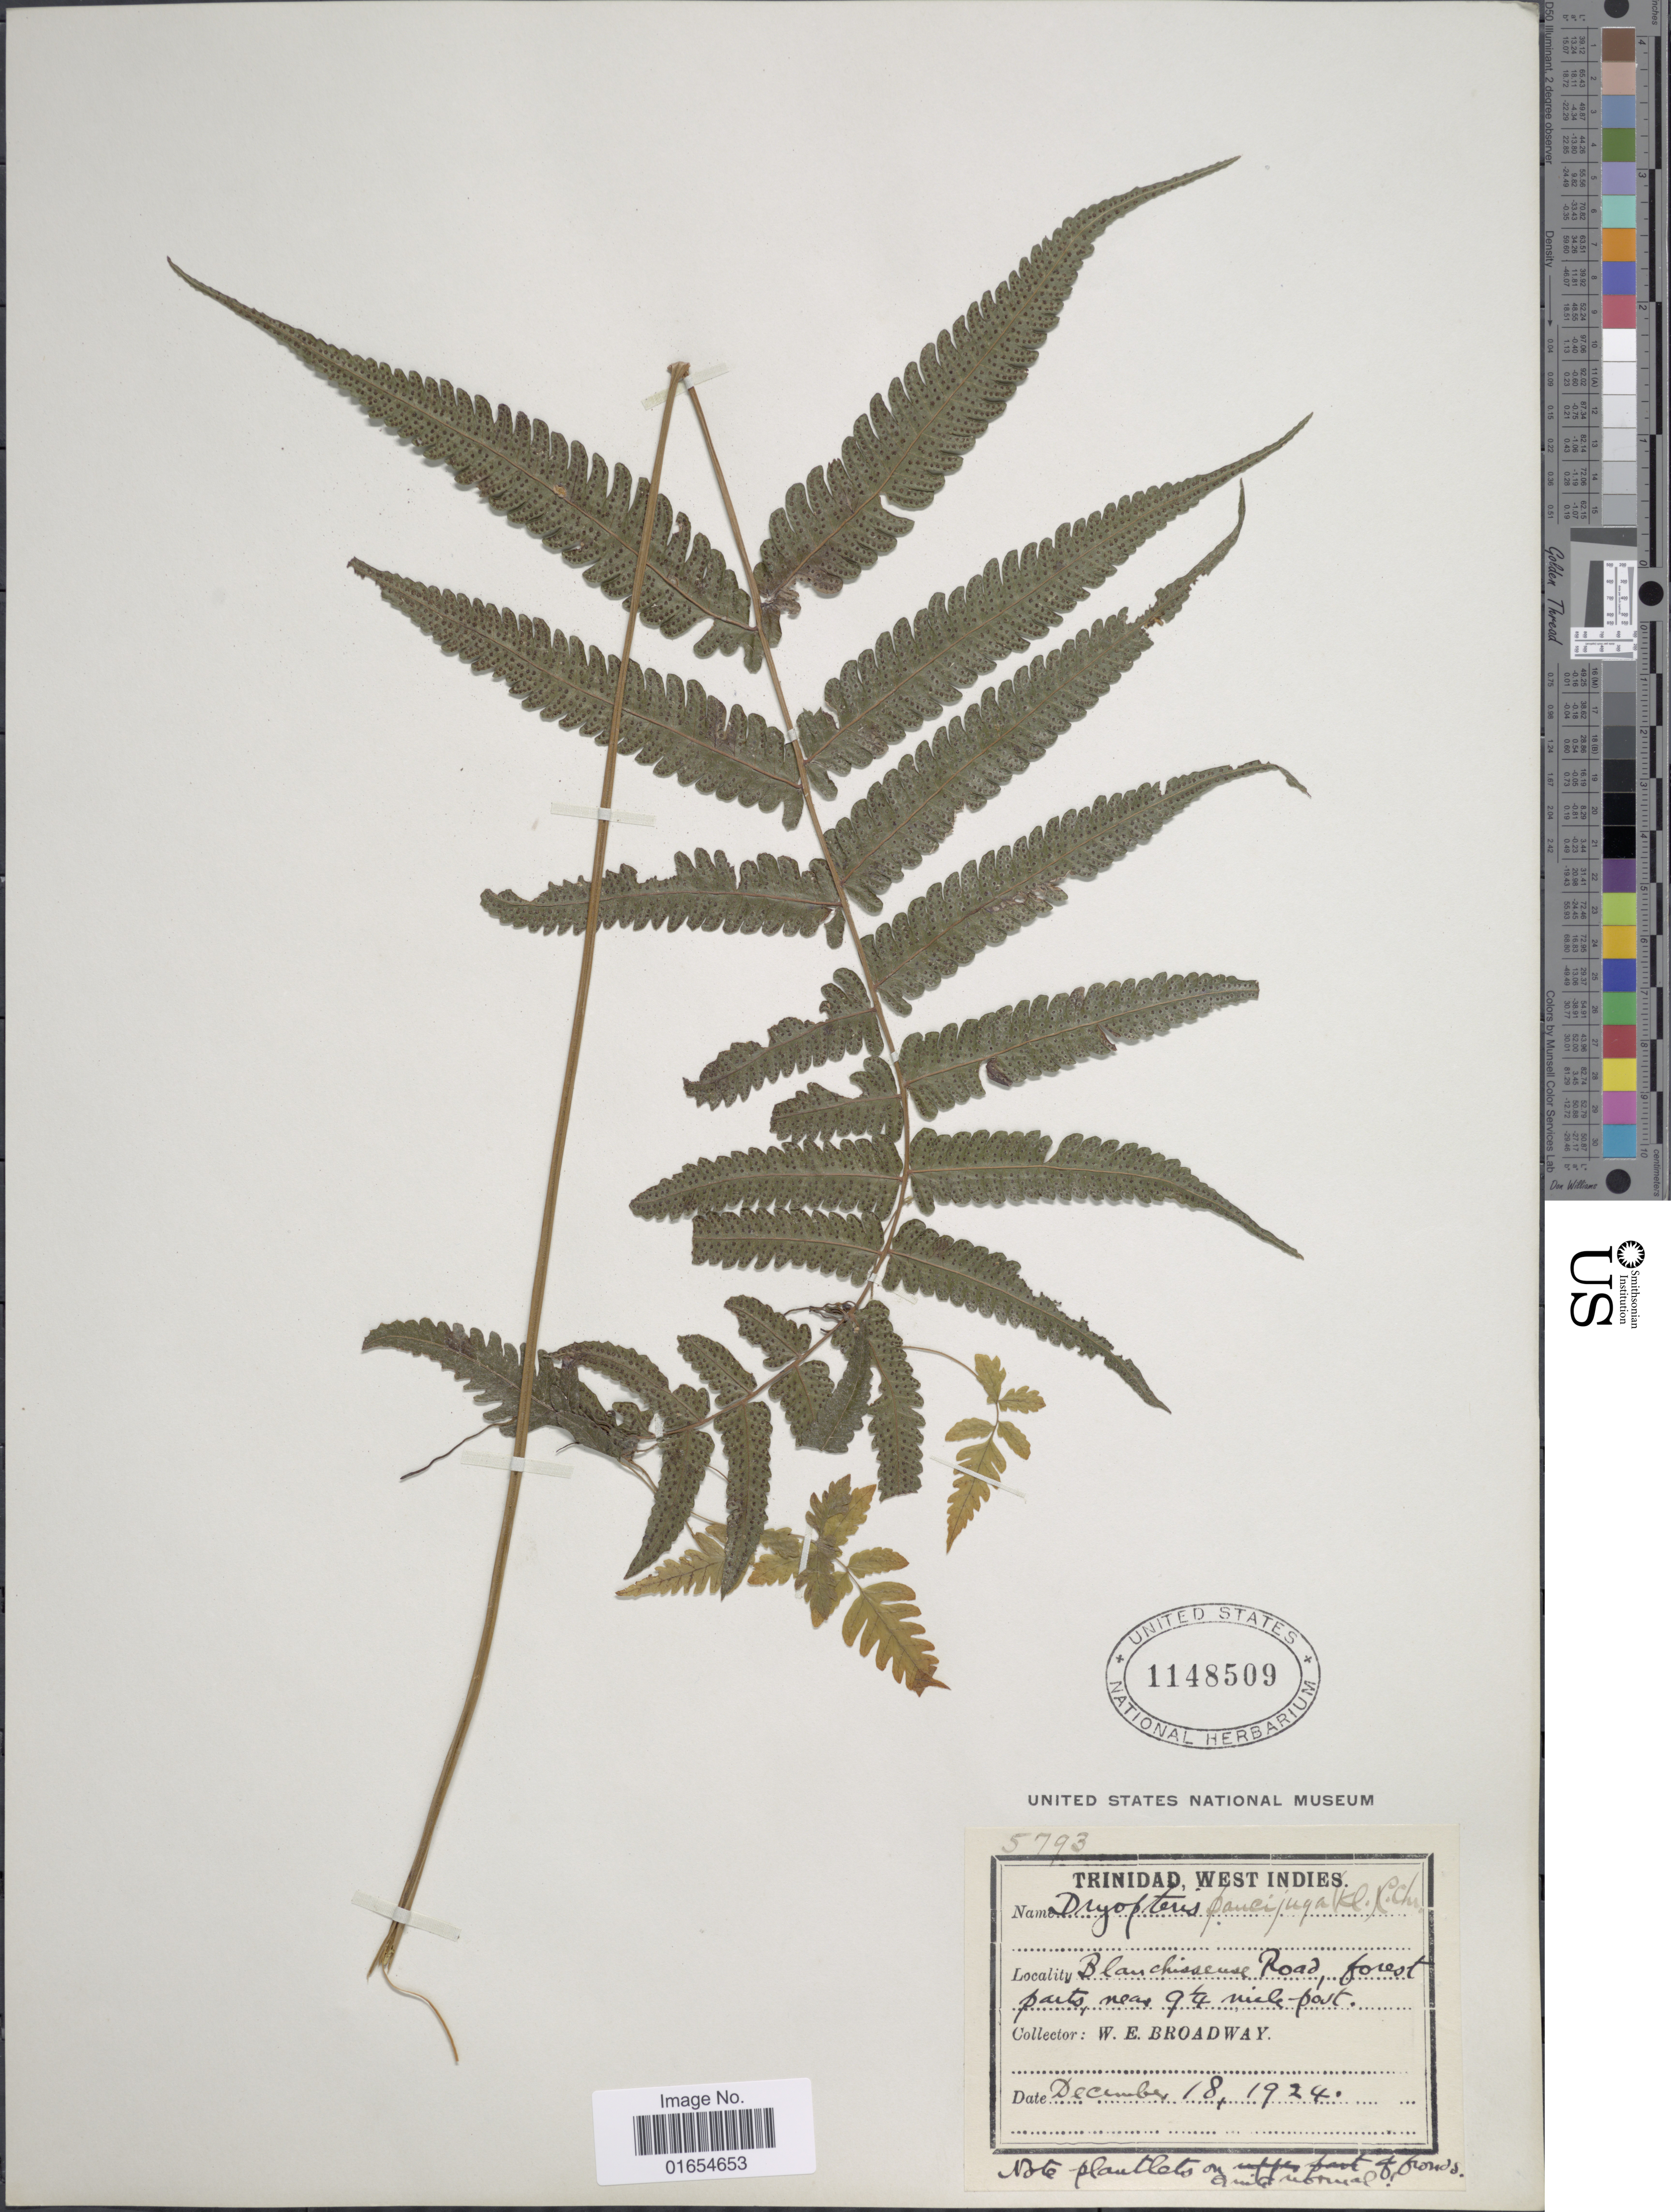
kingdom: Plantae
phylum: Tracheophyta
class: Polypodiopsida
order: Polypodiales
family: Thelypteridaceae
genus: Goniopteris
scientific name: Goniopteris paucijuga (Klotzsch) comb. nov., ined 2015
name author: (Klotzsch)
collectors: W. E. Broadway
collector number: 5793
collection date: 1924-12-18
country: Trinidad and Tobago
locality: Blanchisseuse Road, forest parts, near 9 ¼ mile post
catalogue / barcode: US 1148509